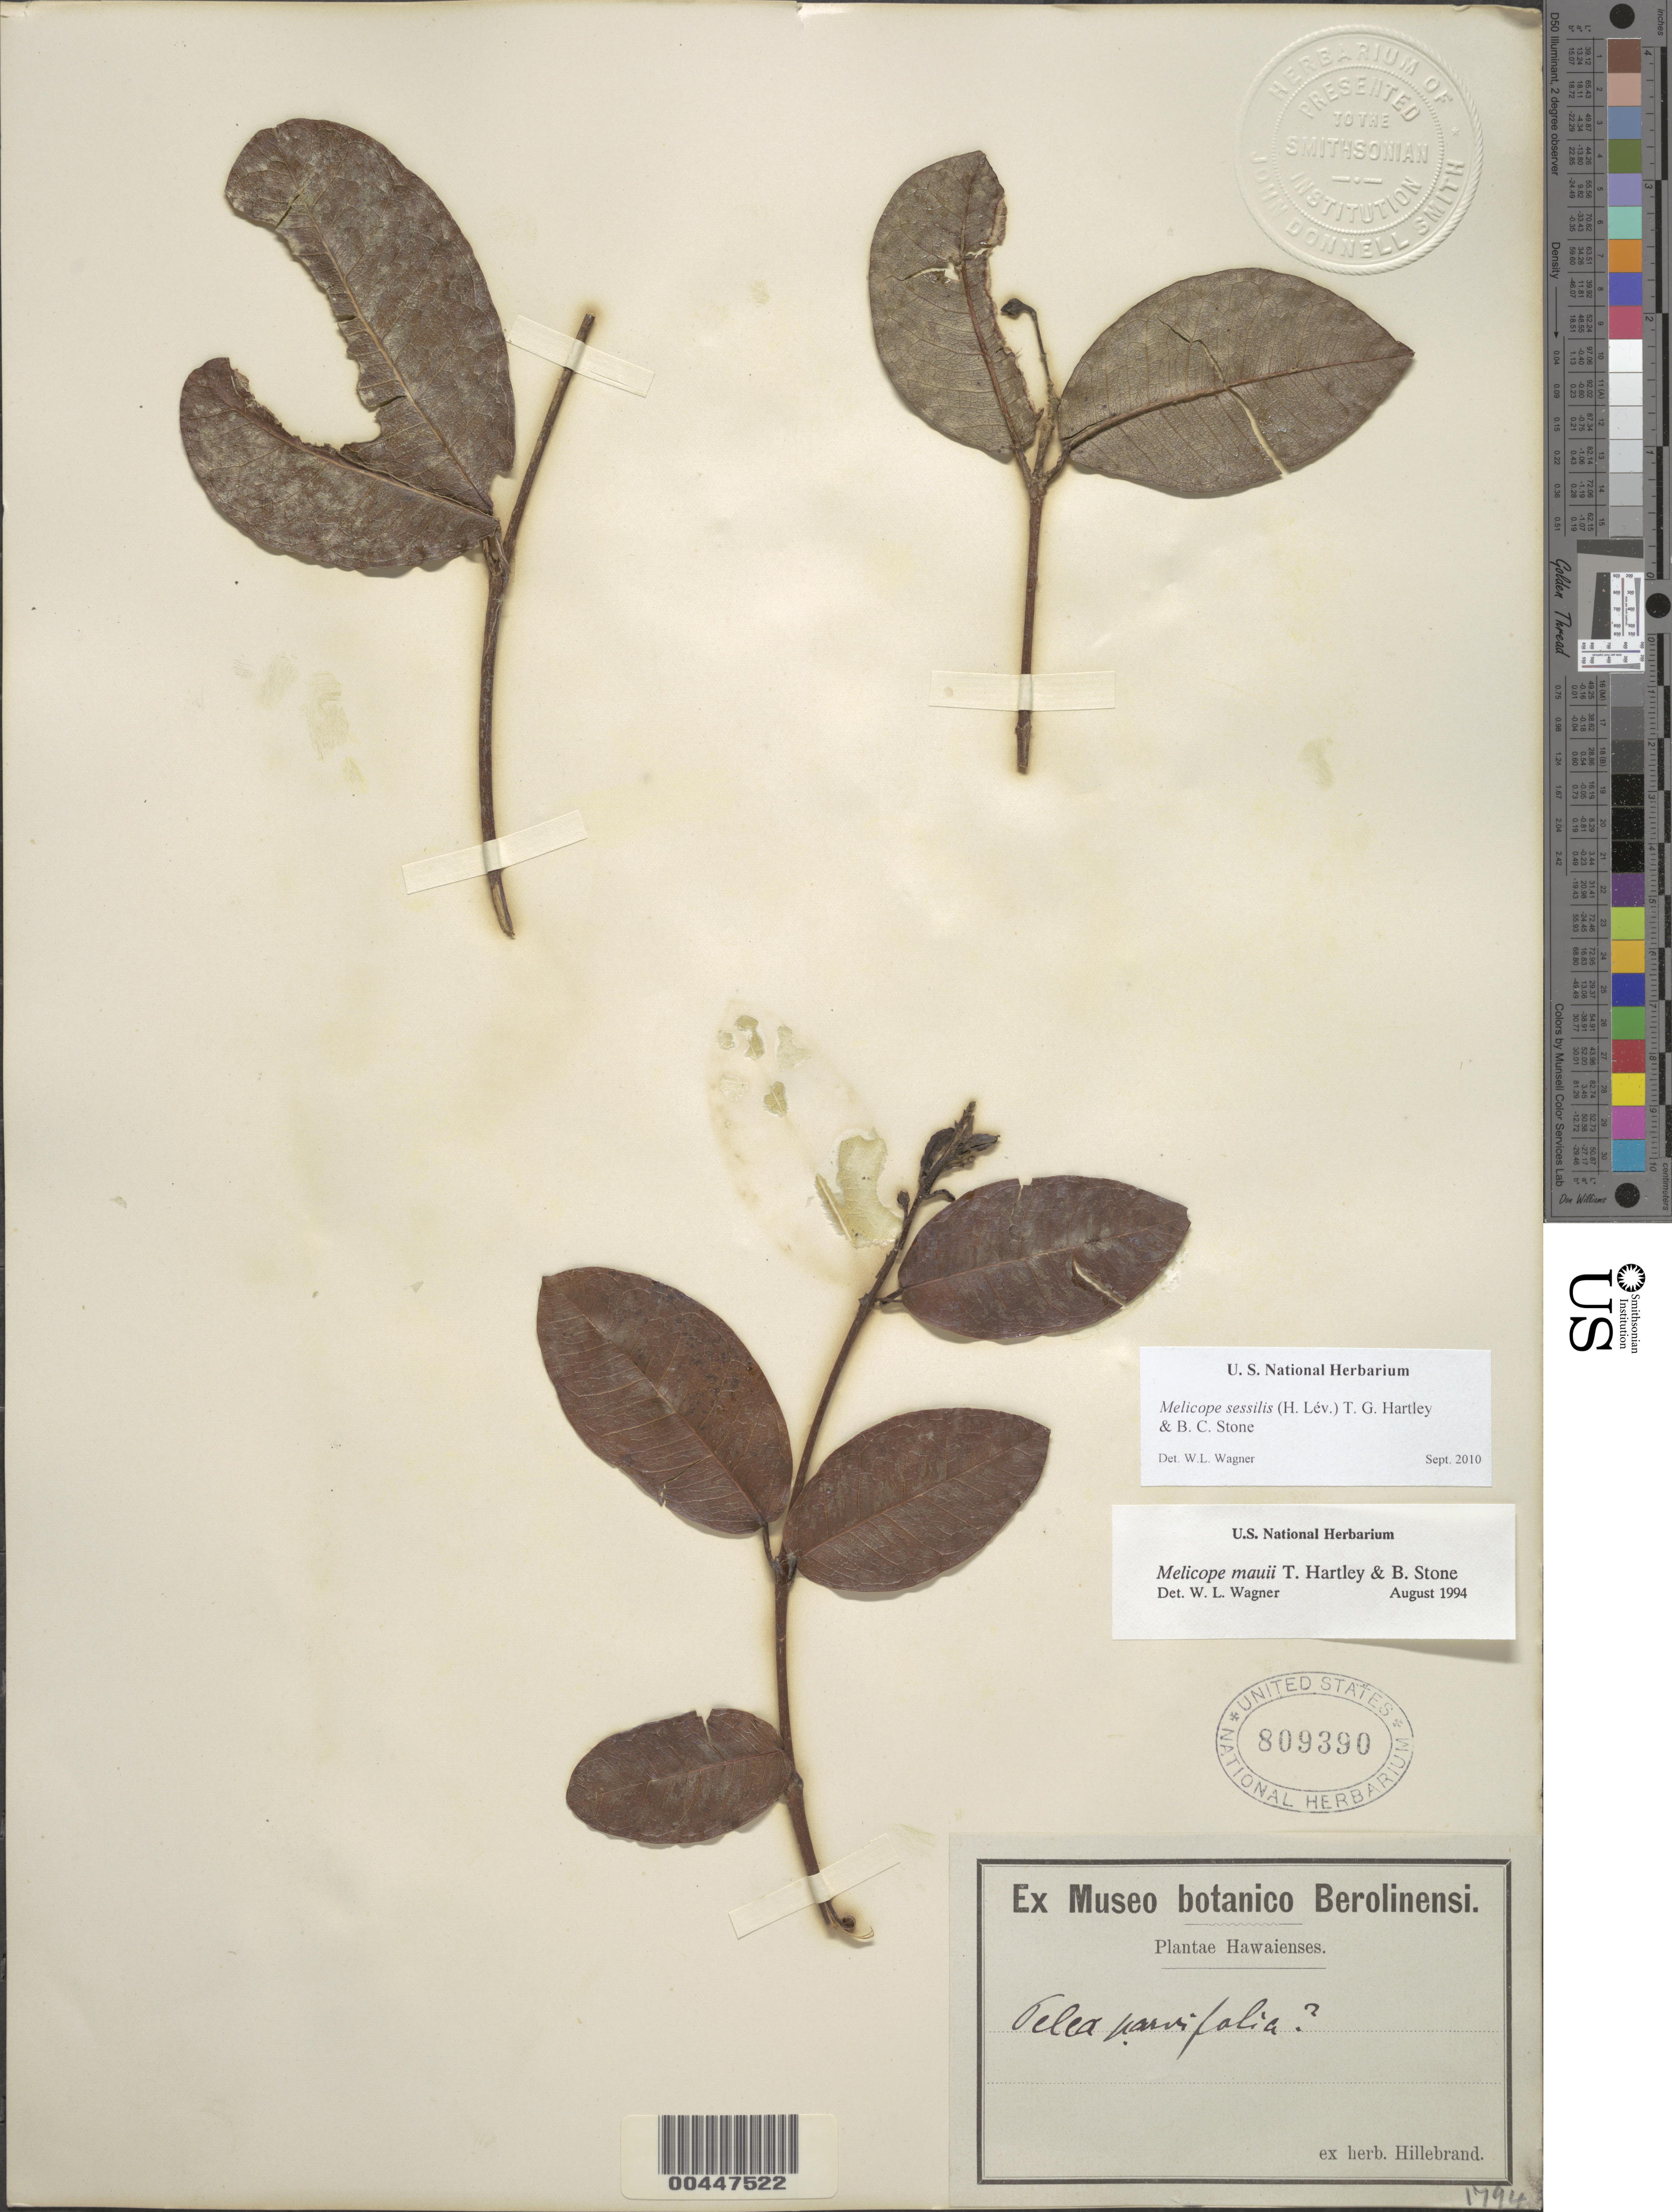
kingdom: Plantae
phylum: Tracheophyta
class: Magnoliopsida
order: Sapindales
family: Rutaceae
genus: Melicope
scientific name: Melicope sessilis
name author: (H. Lév.) T.G. Hartley & B.C. Stone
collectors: W. Hillebrand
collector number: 1796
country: United States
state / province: Hawaii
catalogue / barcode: US 809390